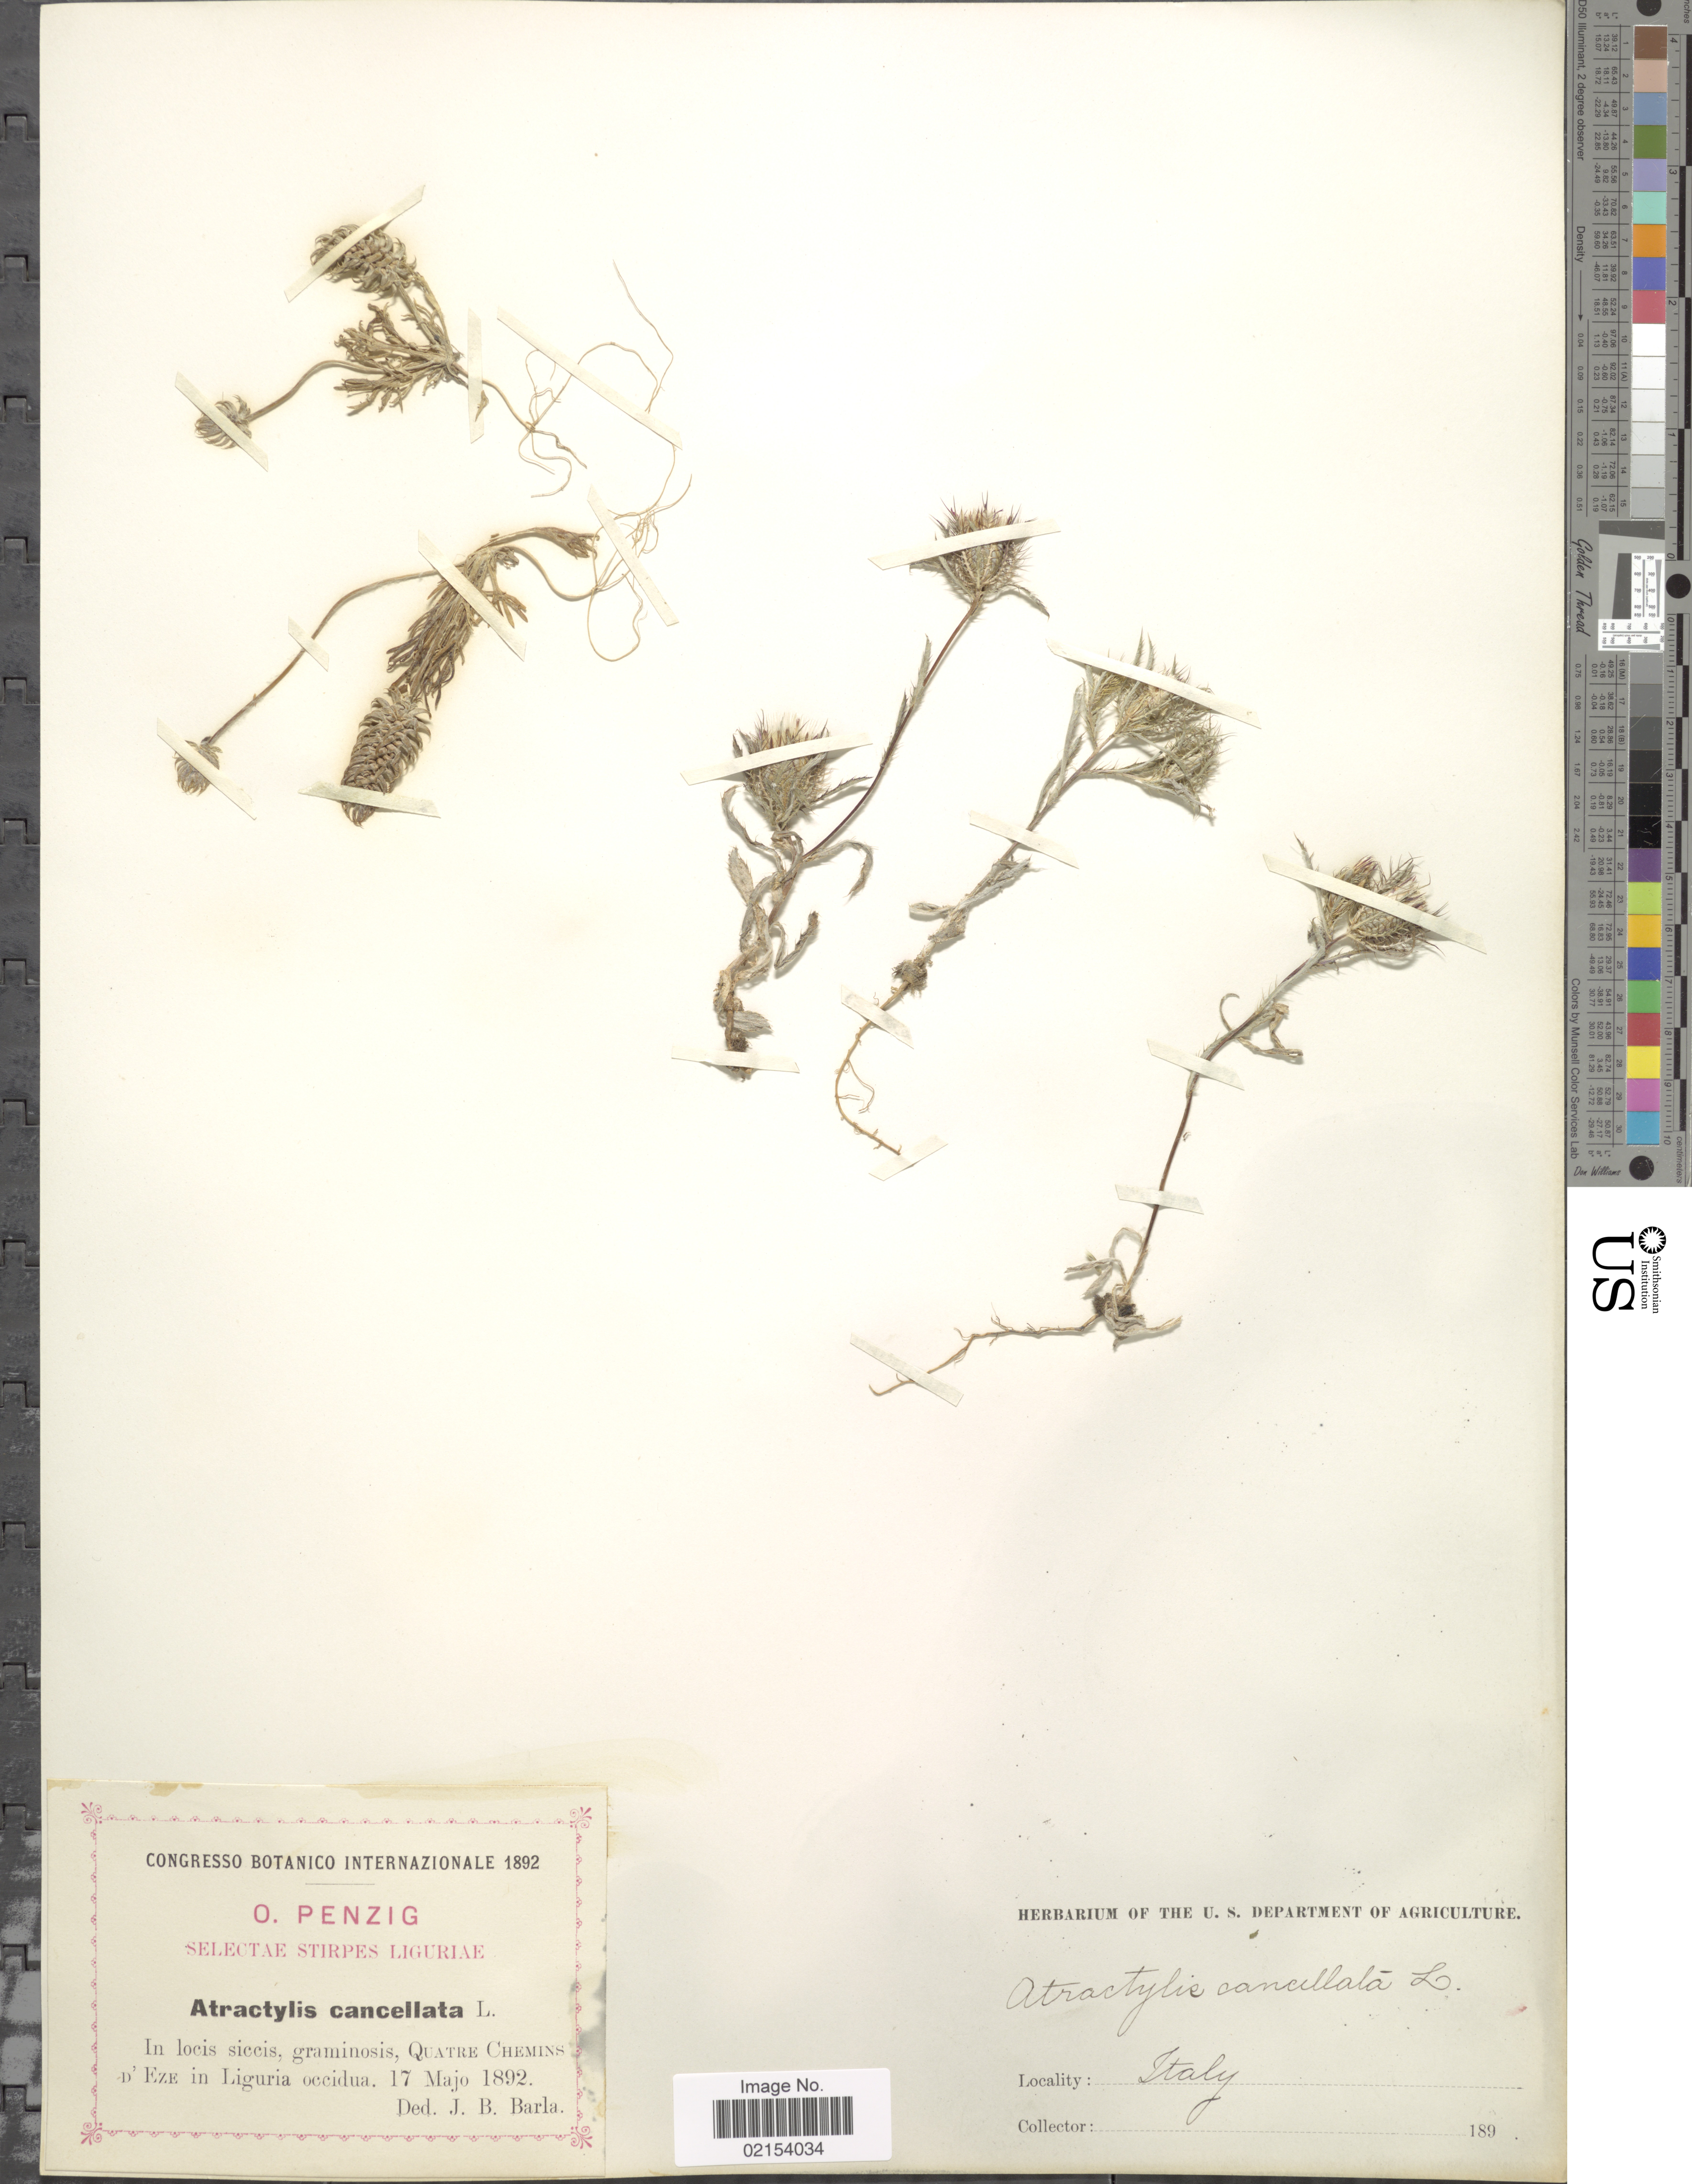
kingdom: Plantae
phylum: Tracheophyta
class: Magnoliopsida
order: Asterales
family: Asteraceae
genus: Atractylis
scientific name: Atractylis cancellata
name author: L.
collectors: O. Penzig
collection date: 1892-05-17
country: Italy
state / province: Liguria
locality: Uatre Chemins d'Eze in Liguria